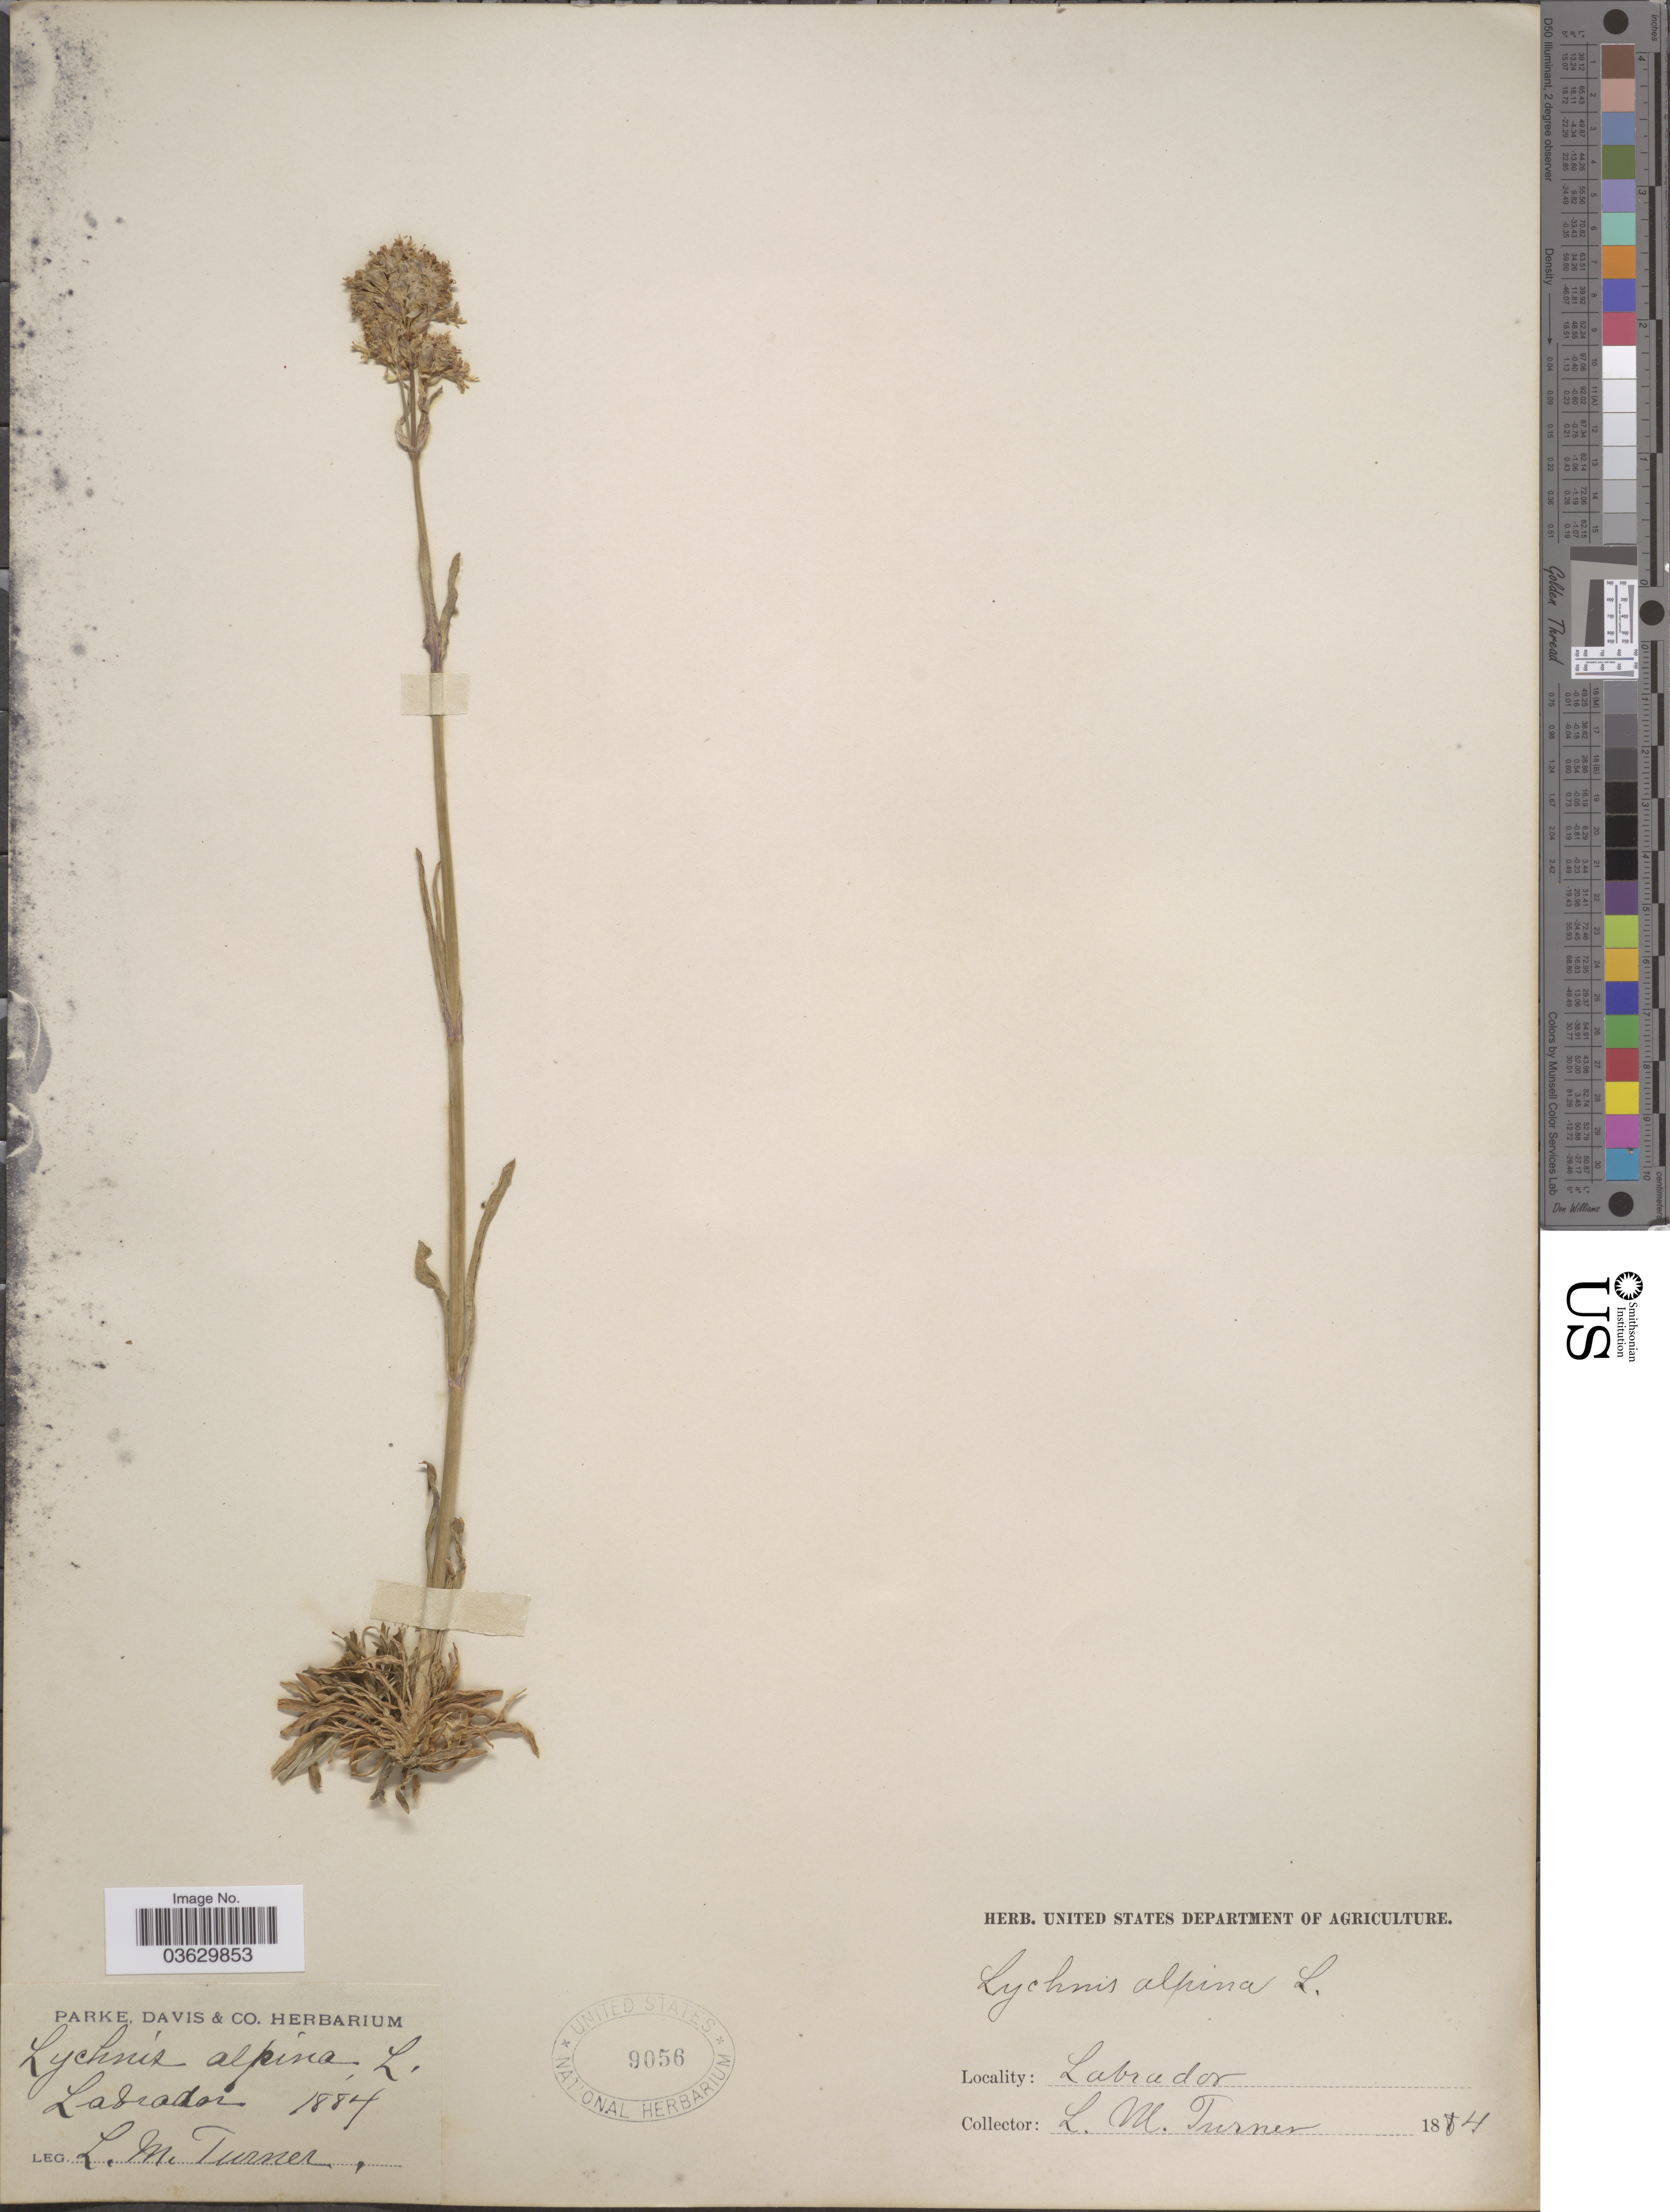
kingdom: Plantae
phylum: Tracheophyta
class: Magnoliopsida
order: Caryophyllales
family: Caryophyllaceae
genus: Viscaria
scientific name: Viscaria alpina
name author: (L.) G. Don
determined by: Strong, Mark T., (BOT), Smithsonian Institution - National Museum of Natural History (UNITED STATES)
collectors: L. M. Turner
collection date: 1884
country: Canada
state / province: Newfoundland and Labrador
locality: Labrador.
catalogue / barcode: US 9056